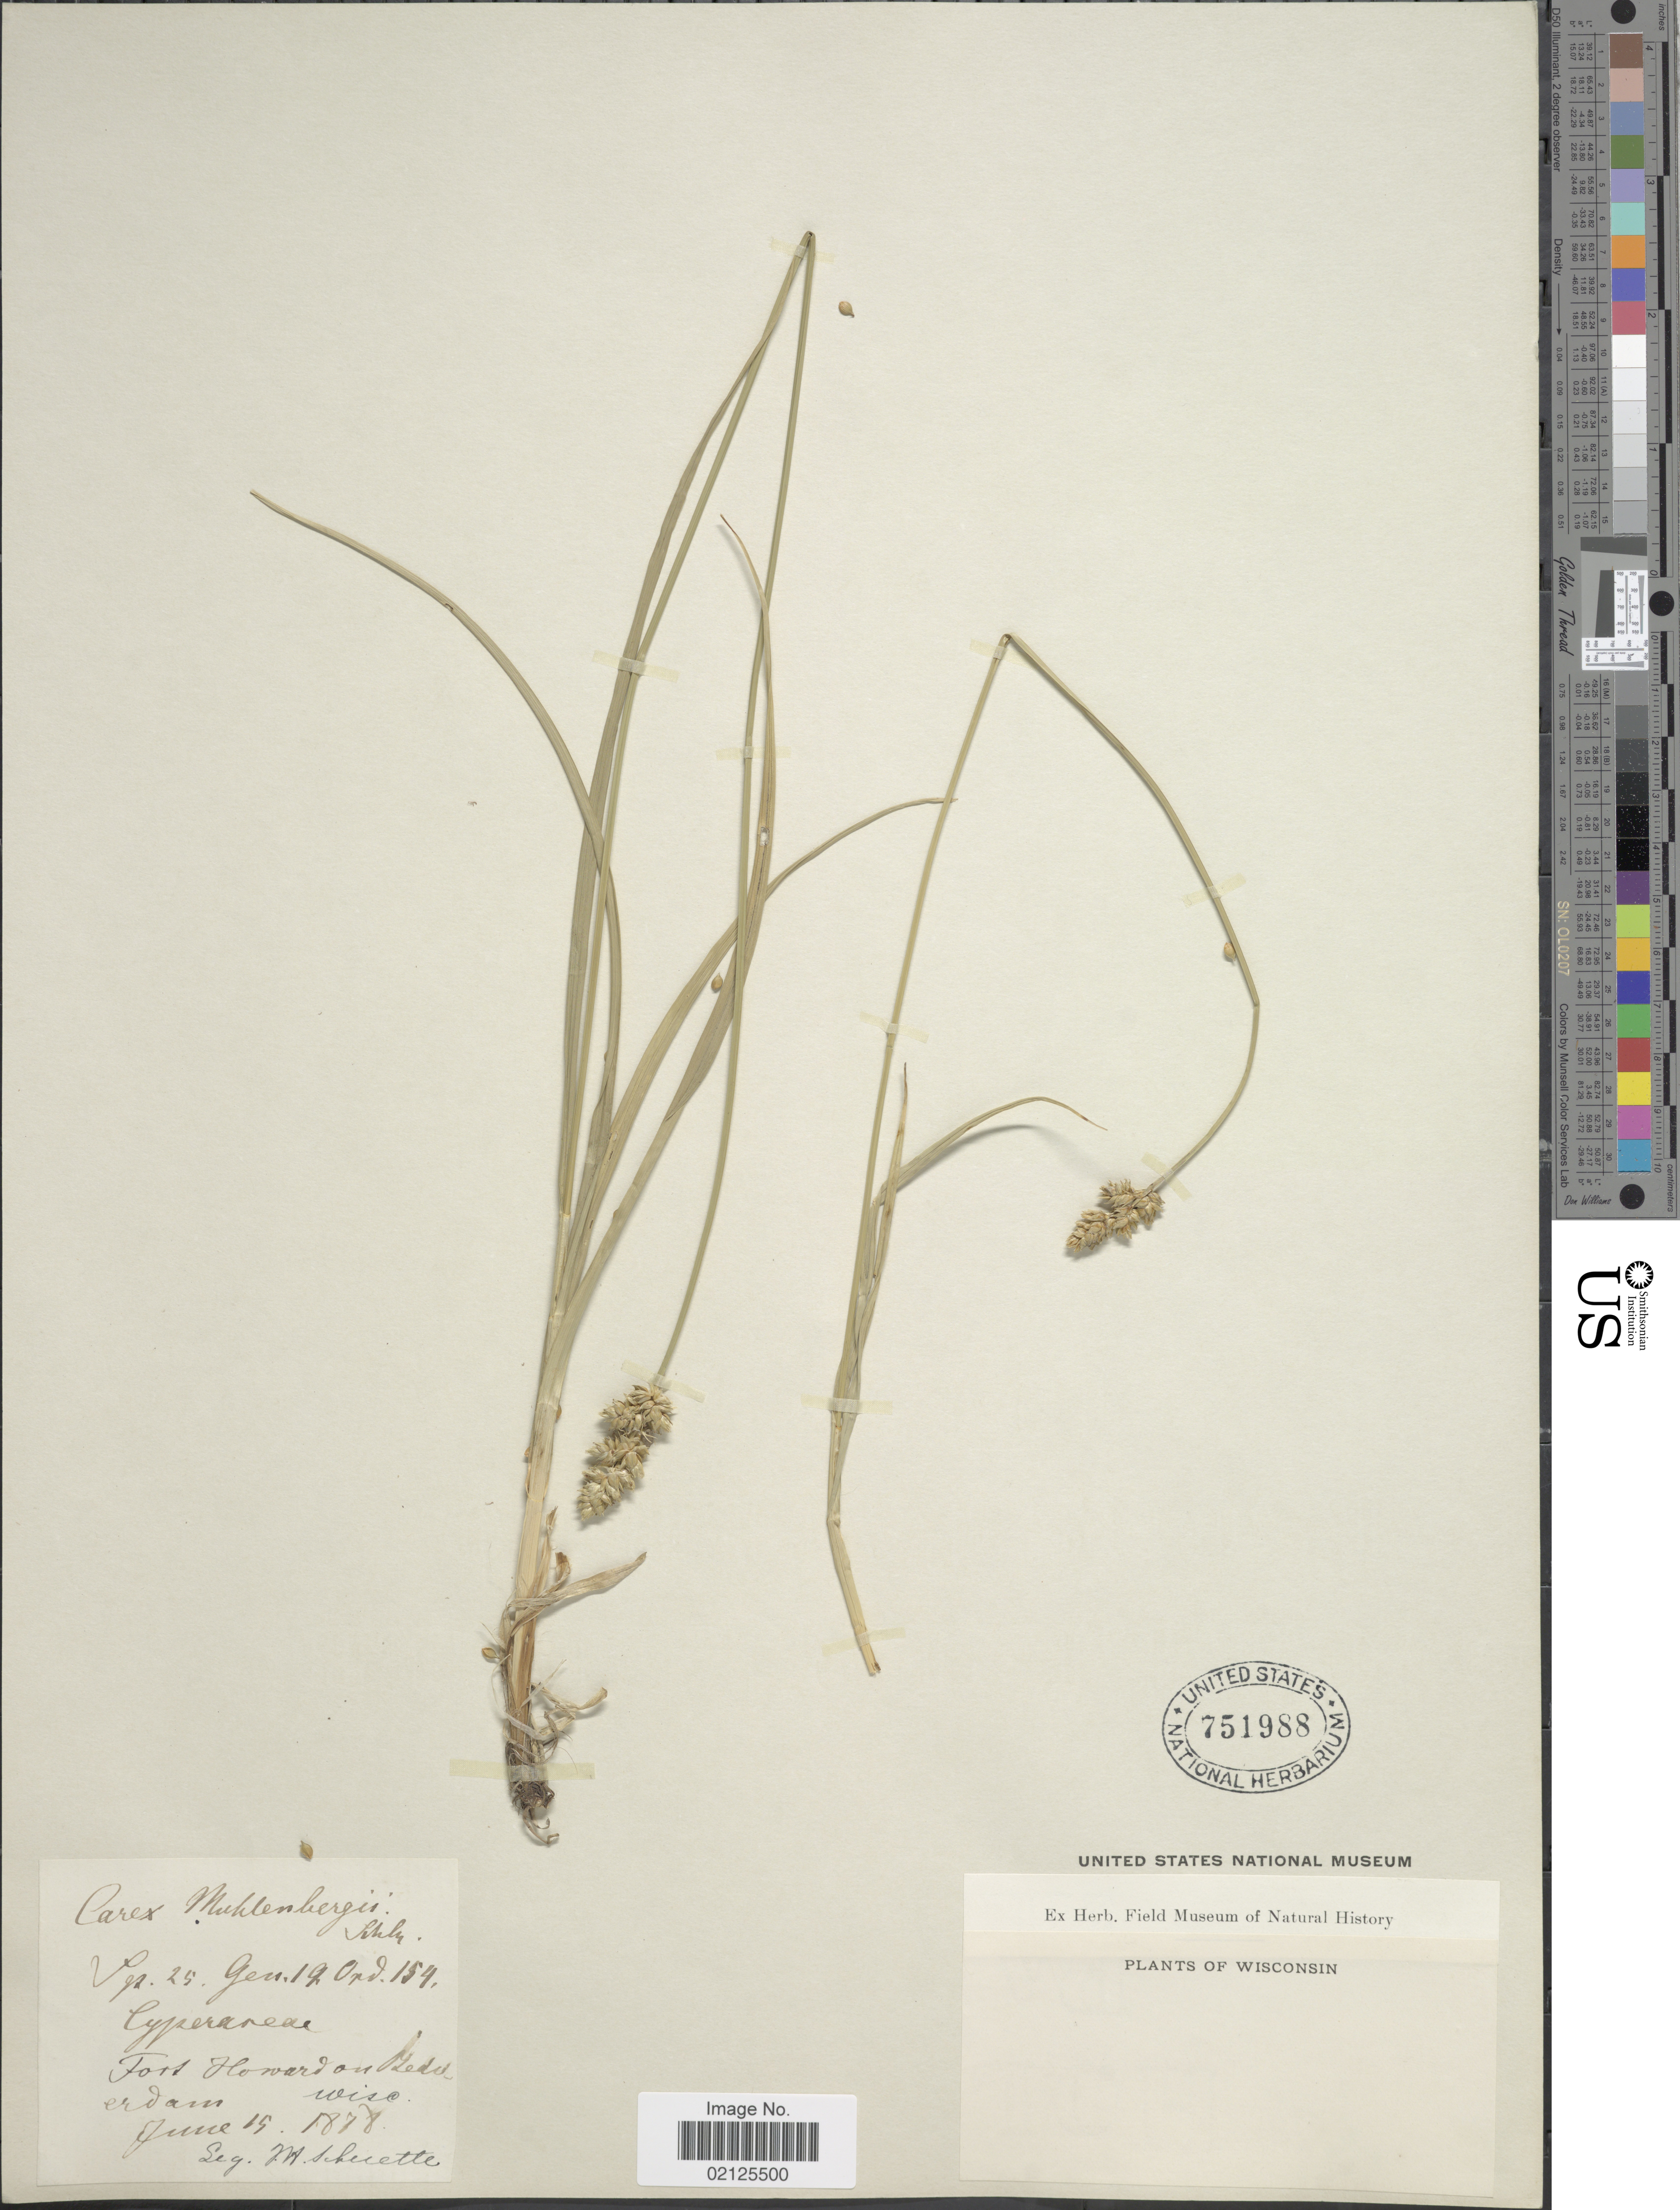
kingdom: Plantae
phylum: Tracheophyta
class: Liliopsida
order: Poales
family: Cyperaceae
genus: Carex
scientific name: Carex muehlenbergii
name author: Willd.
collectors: J. H. Schuette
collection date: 1878-06-19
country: United States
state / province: Wisconsin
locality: Fort Howard on Beaverdam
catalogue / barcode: US 751988